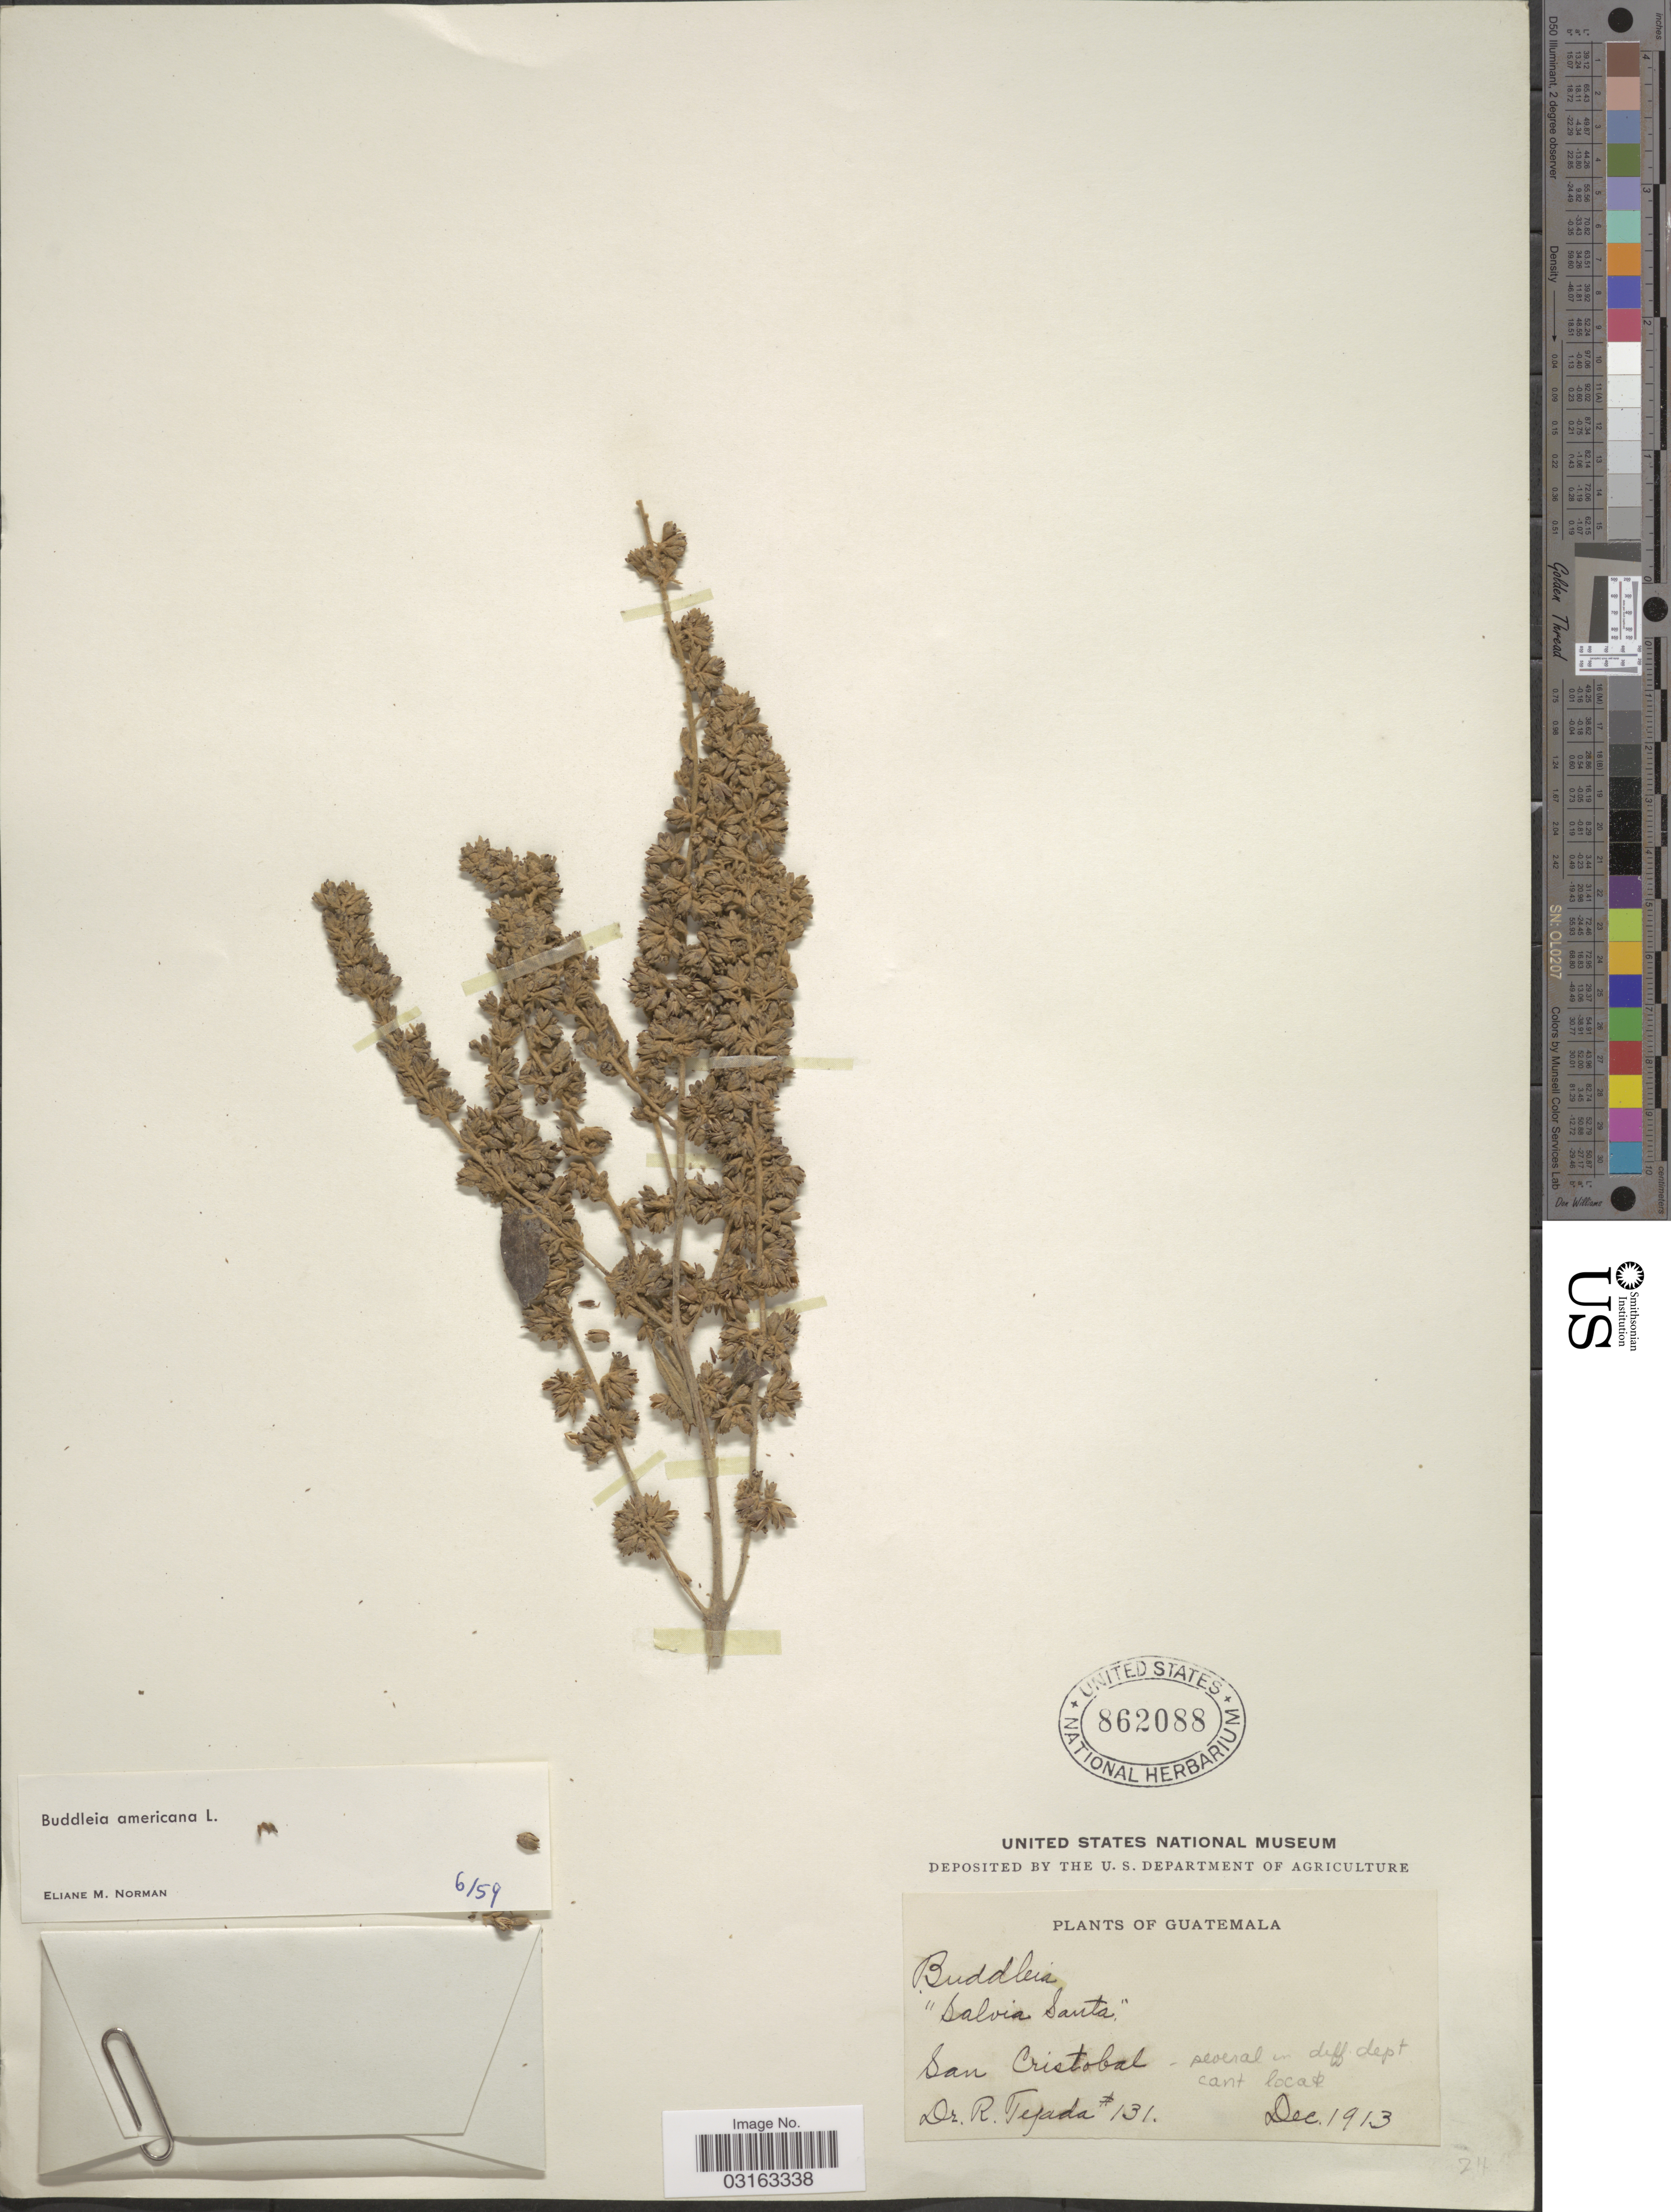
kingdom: Plantae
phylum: Tracheophyta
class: Magnoliopsida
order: Lamiales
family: Scrophulariaceae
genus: Buddleja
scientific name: Buddleja americana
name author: L.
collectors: R. Tejada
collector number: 131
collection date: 1913-12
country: Guatemala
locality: San Cristobal.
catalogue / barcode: US 862088